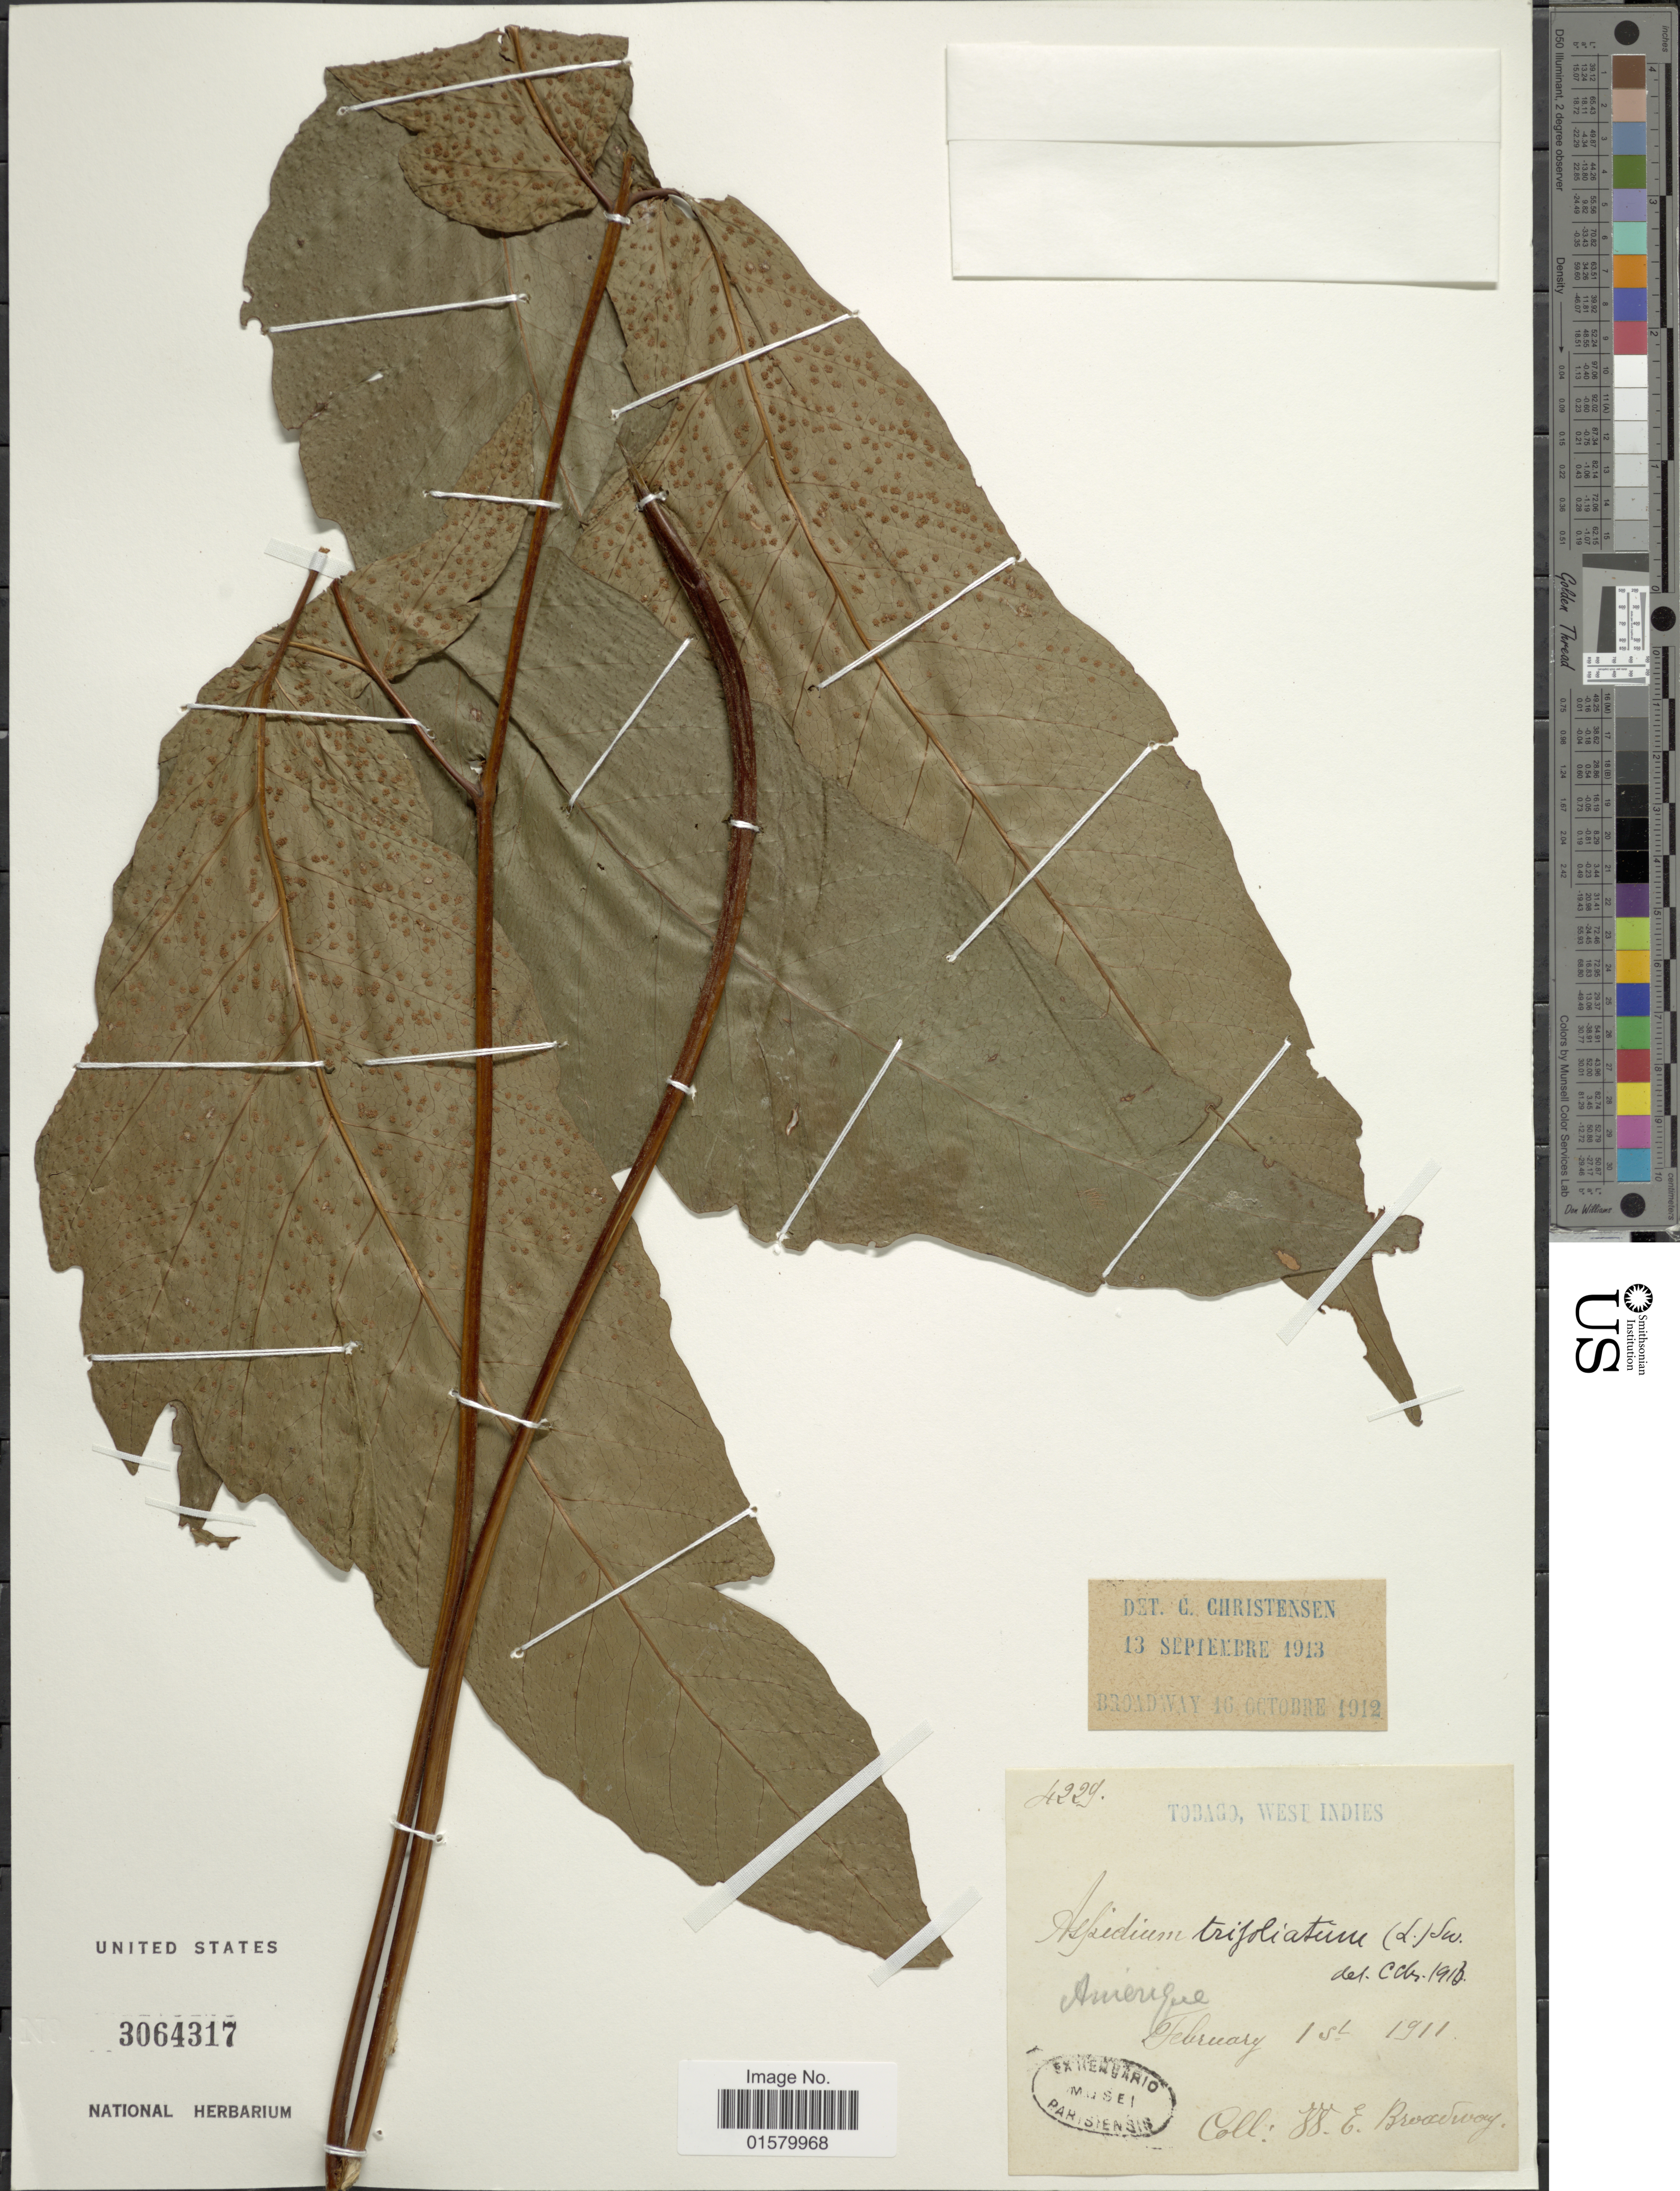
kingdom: Plantae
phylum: Tracheophyta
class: Polypodiopsida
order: Polypodiales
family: Tectariaceae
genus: Tectaria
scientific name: Tectaria trifoliata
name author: (L.) Cav.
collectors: W. E. Broadway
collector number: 4229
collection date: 1911-02-01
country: Trinidad and Tobago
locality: Tobago, West Indies, Amerique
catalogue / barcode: US 3064317